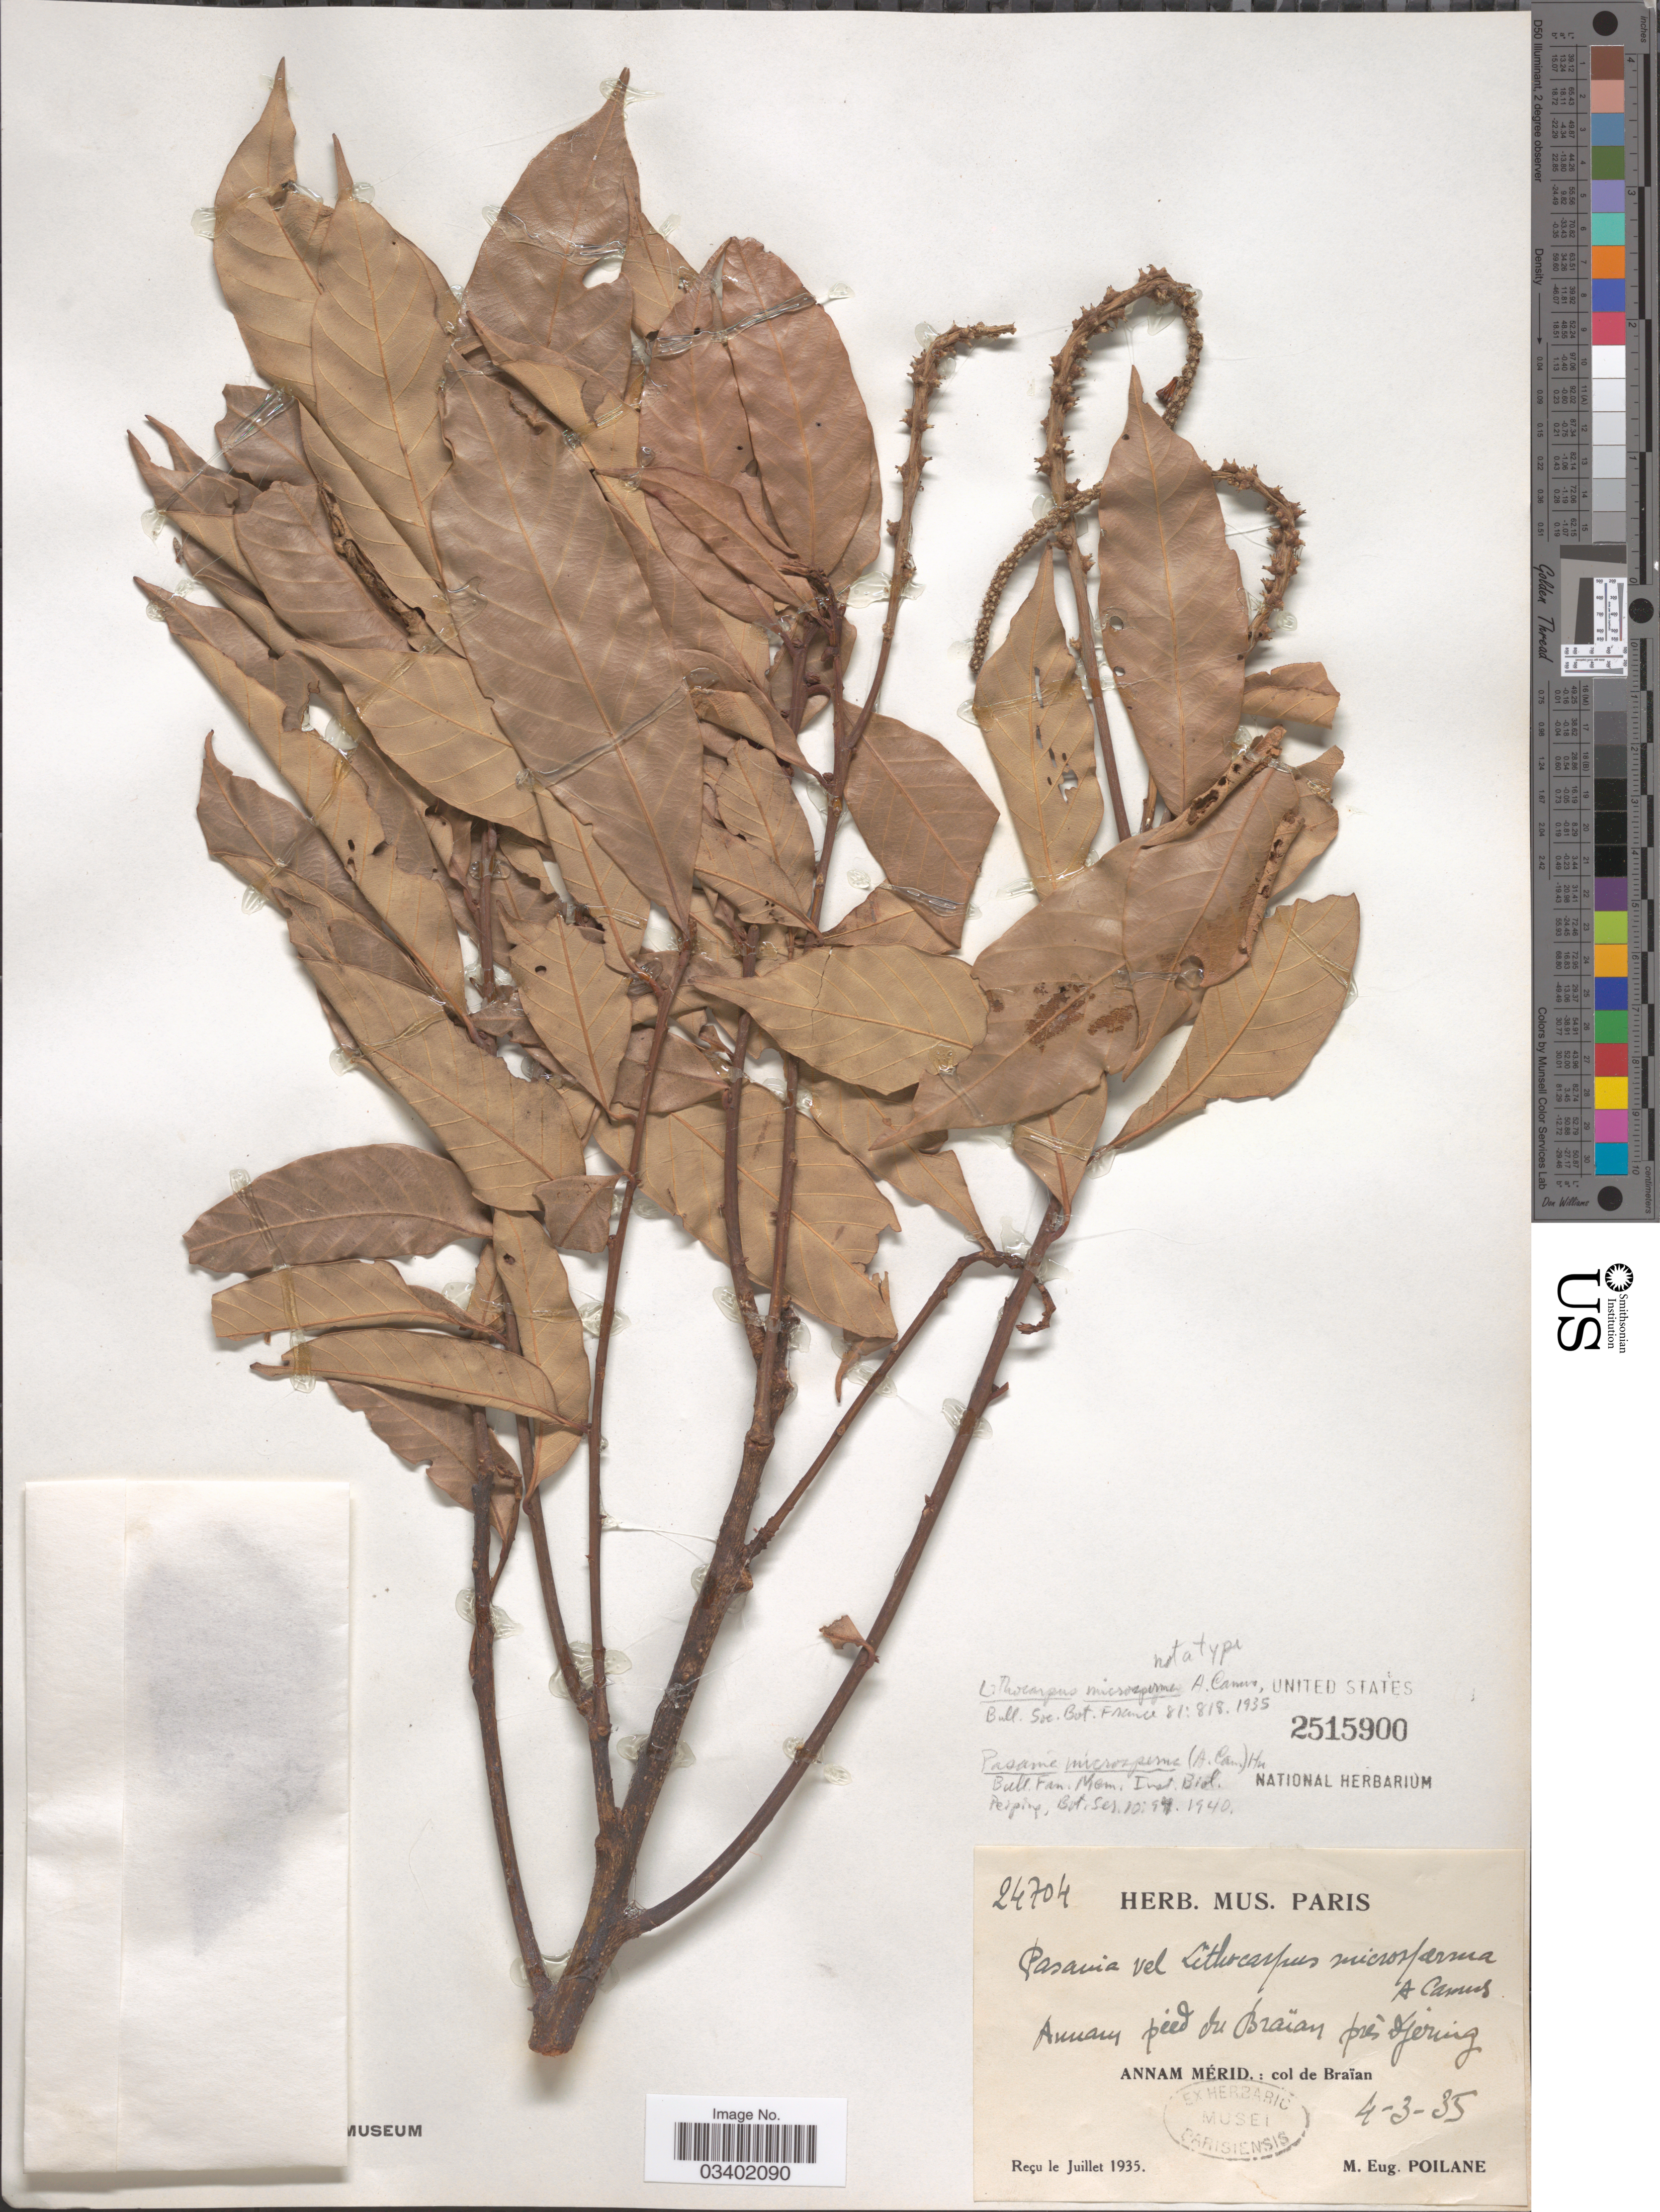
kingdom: Plantae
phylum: Tracheophyta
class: Magnoliopsida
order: Fagales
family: Betulaceae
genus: Betula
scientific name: Betula microspermus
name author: A. Camus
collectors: M. Poilane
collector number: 24704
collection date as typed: Transcribed d/m/y: 4/3/35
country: Vietnam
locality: Annam péed [interpreted] du Braïan près Djering. Annam Mérid.: col de Braïan.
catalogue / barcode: US 2515900